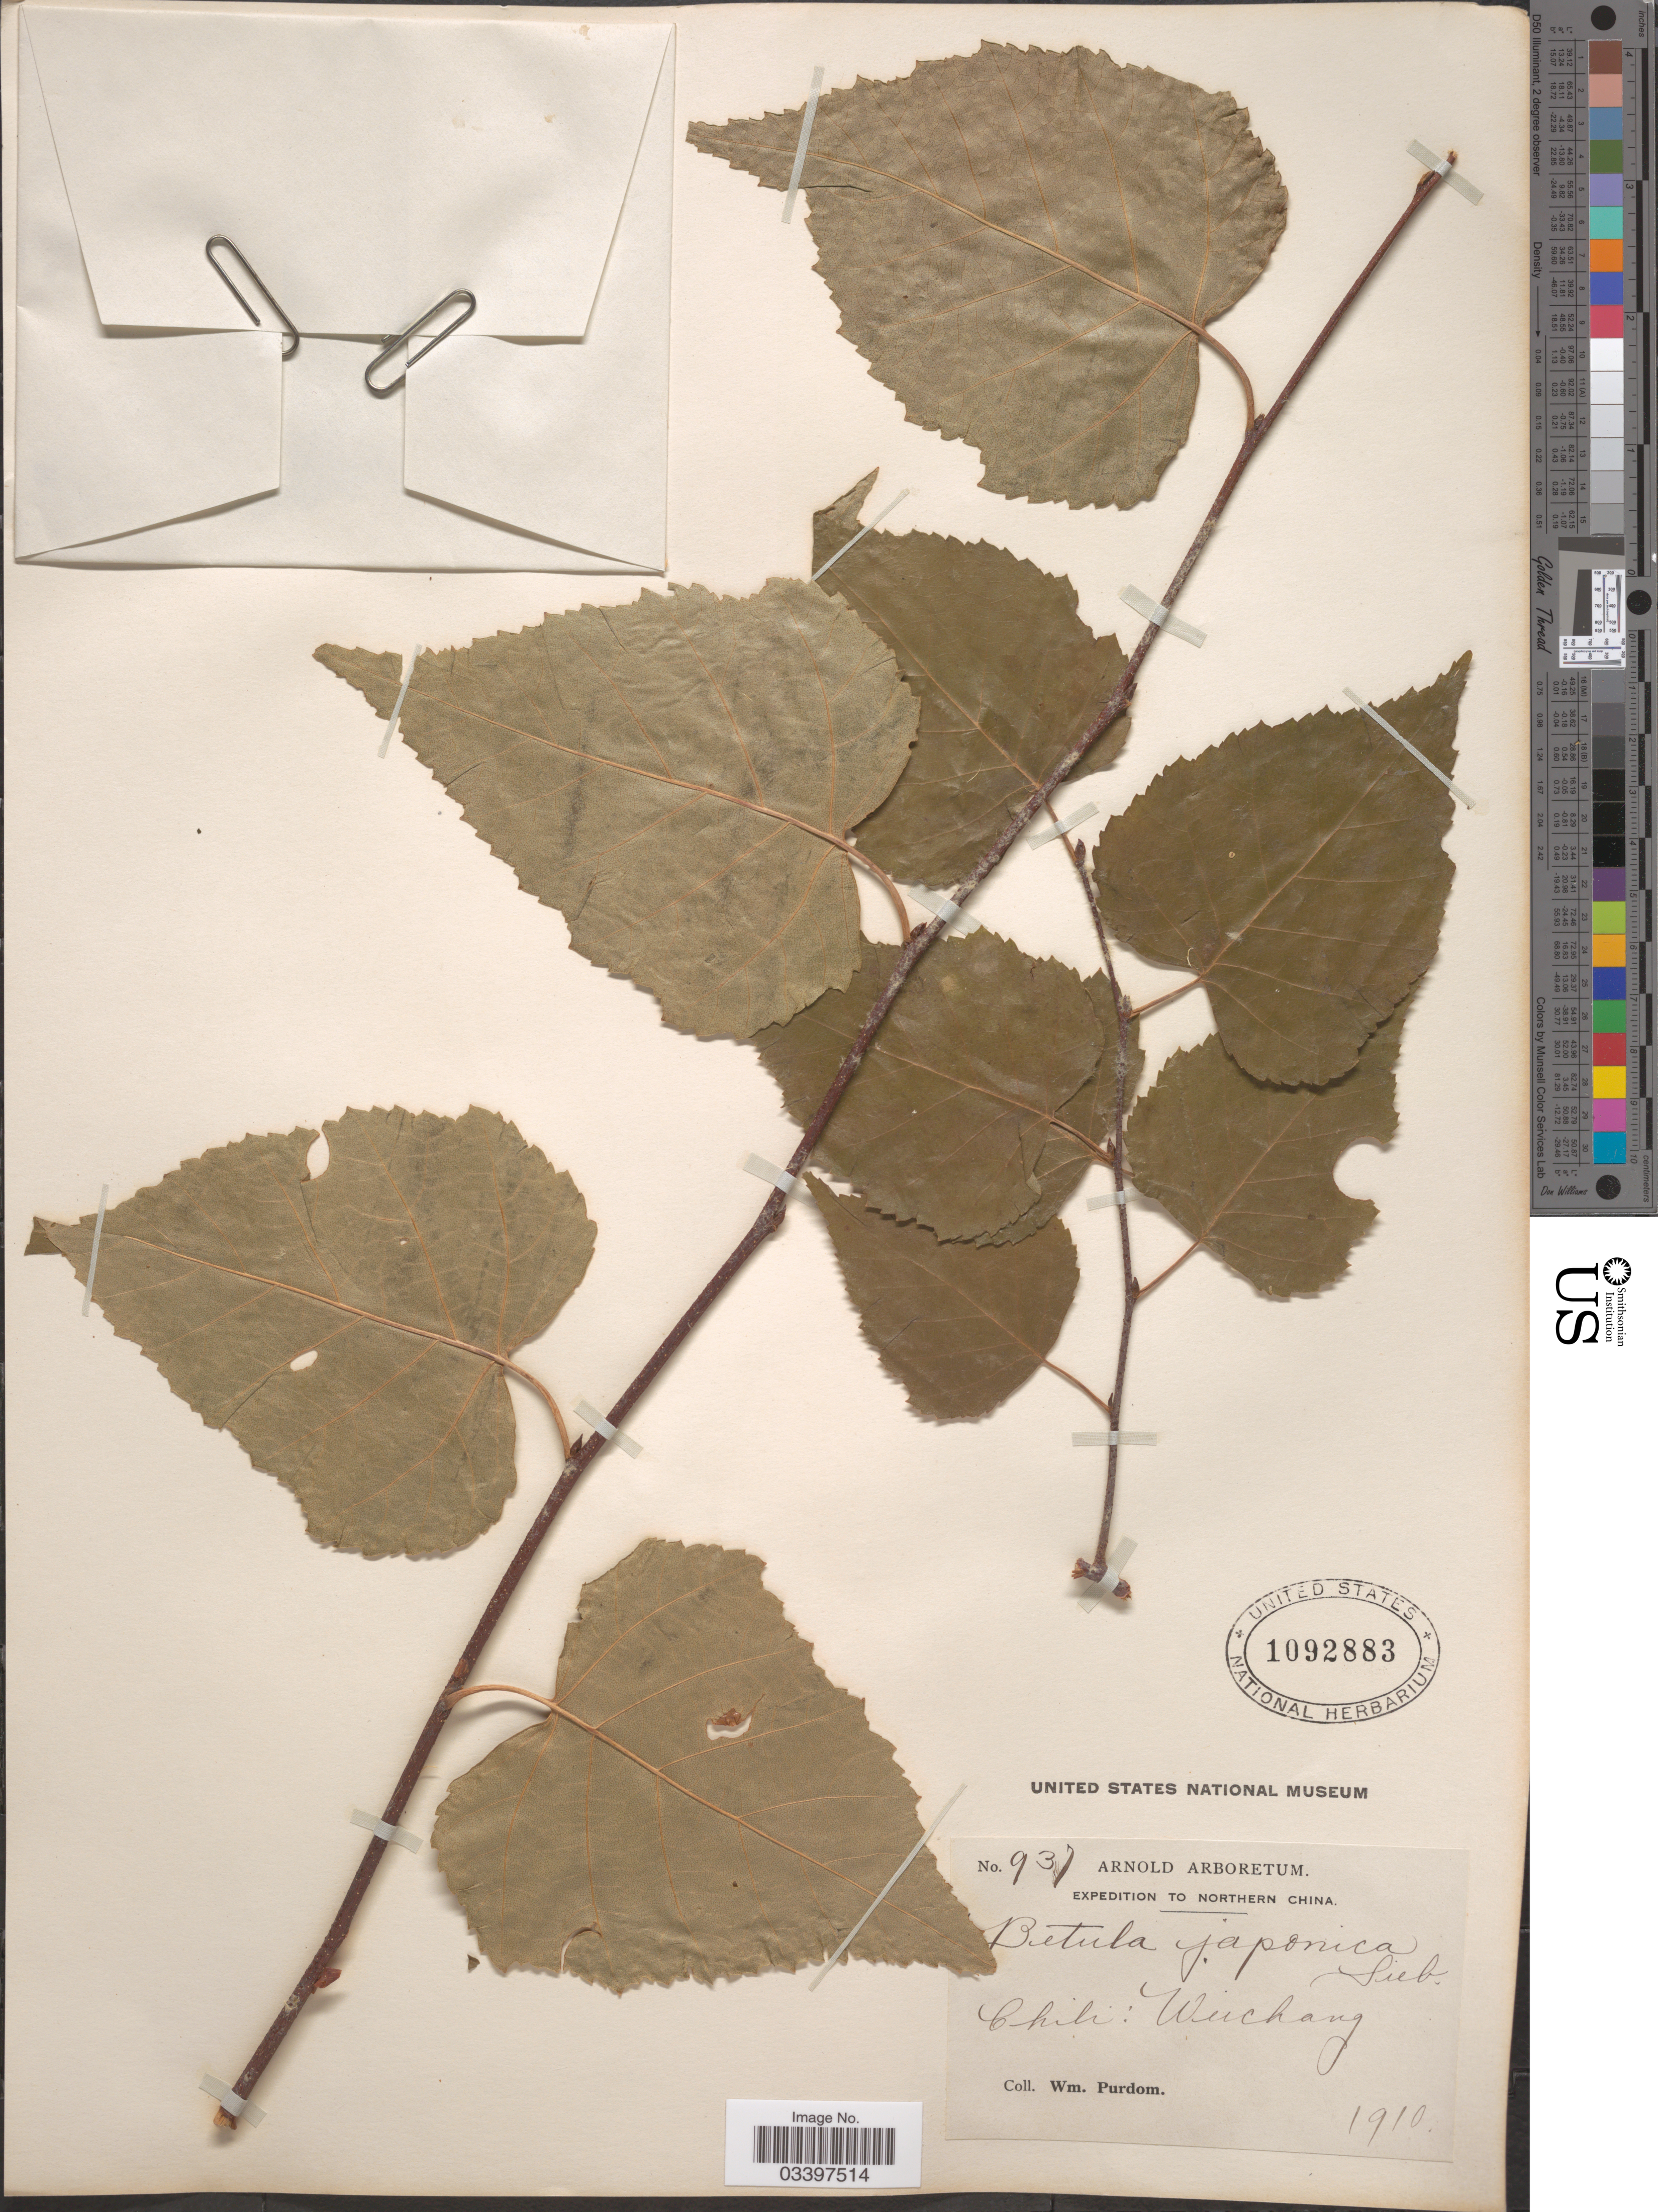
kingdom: Plantae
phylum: Tracheophyta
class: Magnoliopsida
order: Fagales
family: Betulaceae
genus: Betula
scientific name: Betula platyphylla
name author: Sukaczev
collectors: W. Purdom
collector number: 937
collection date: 1910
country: China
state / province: Hebei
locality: Northern China. Chili: Weichang.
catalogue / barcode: US 1092883